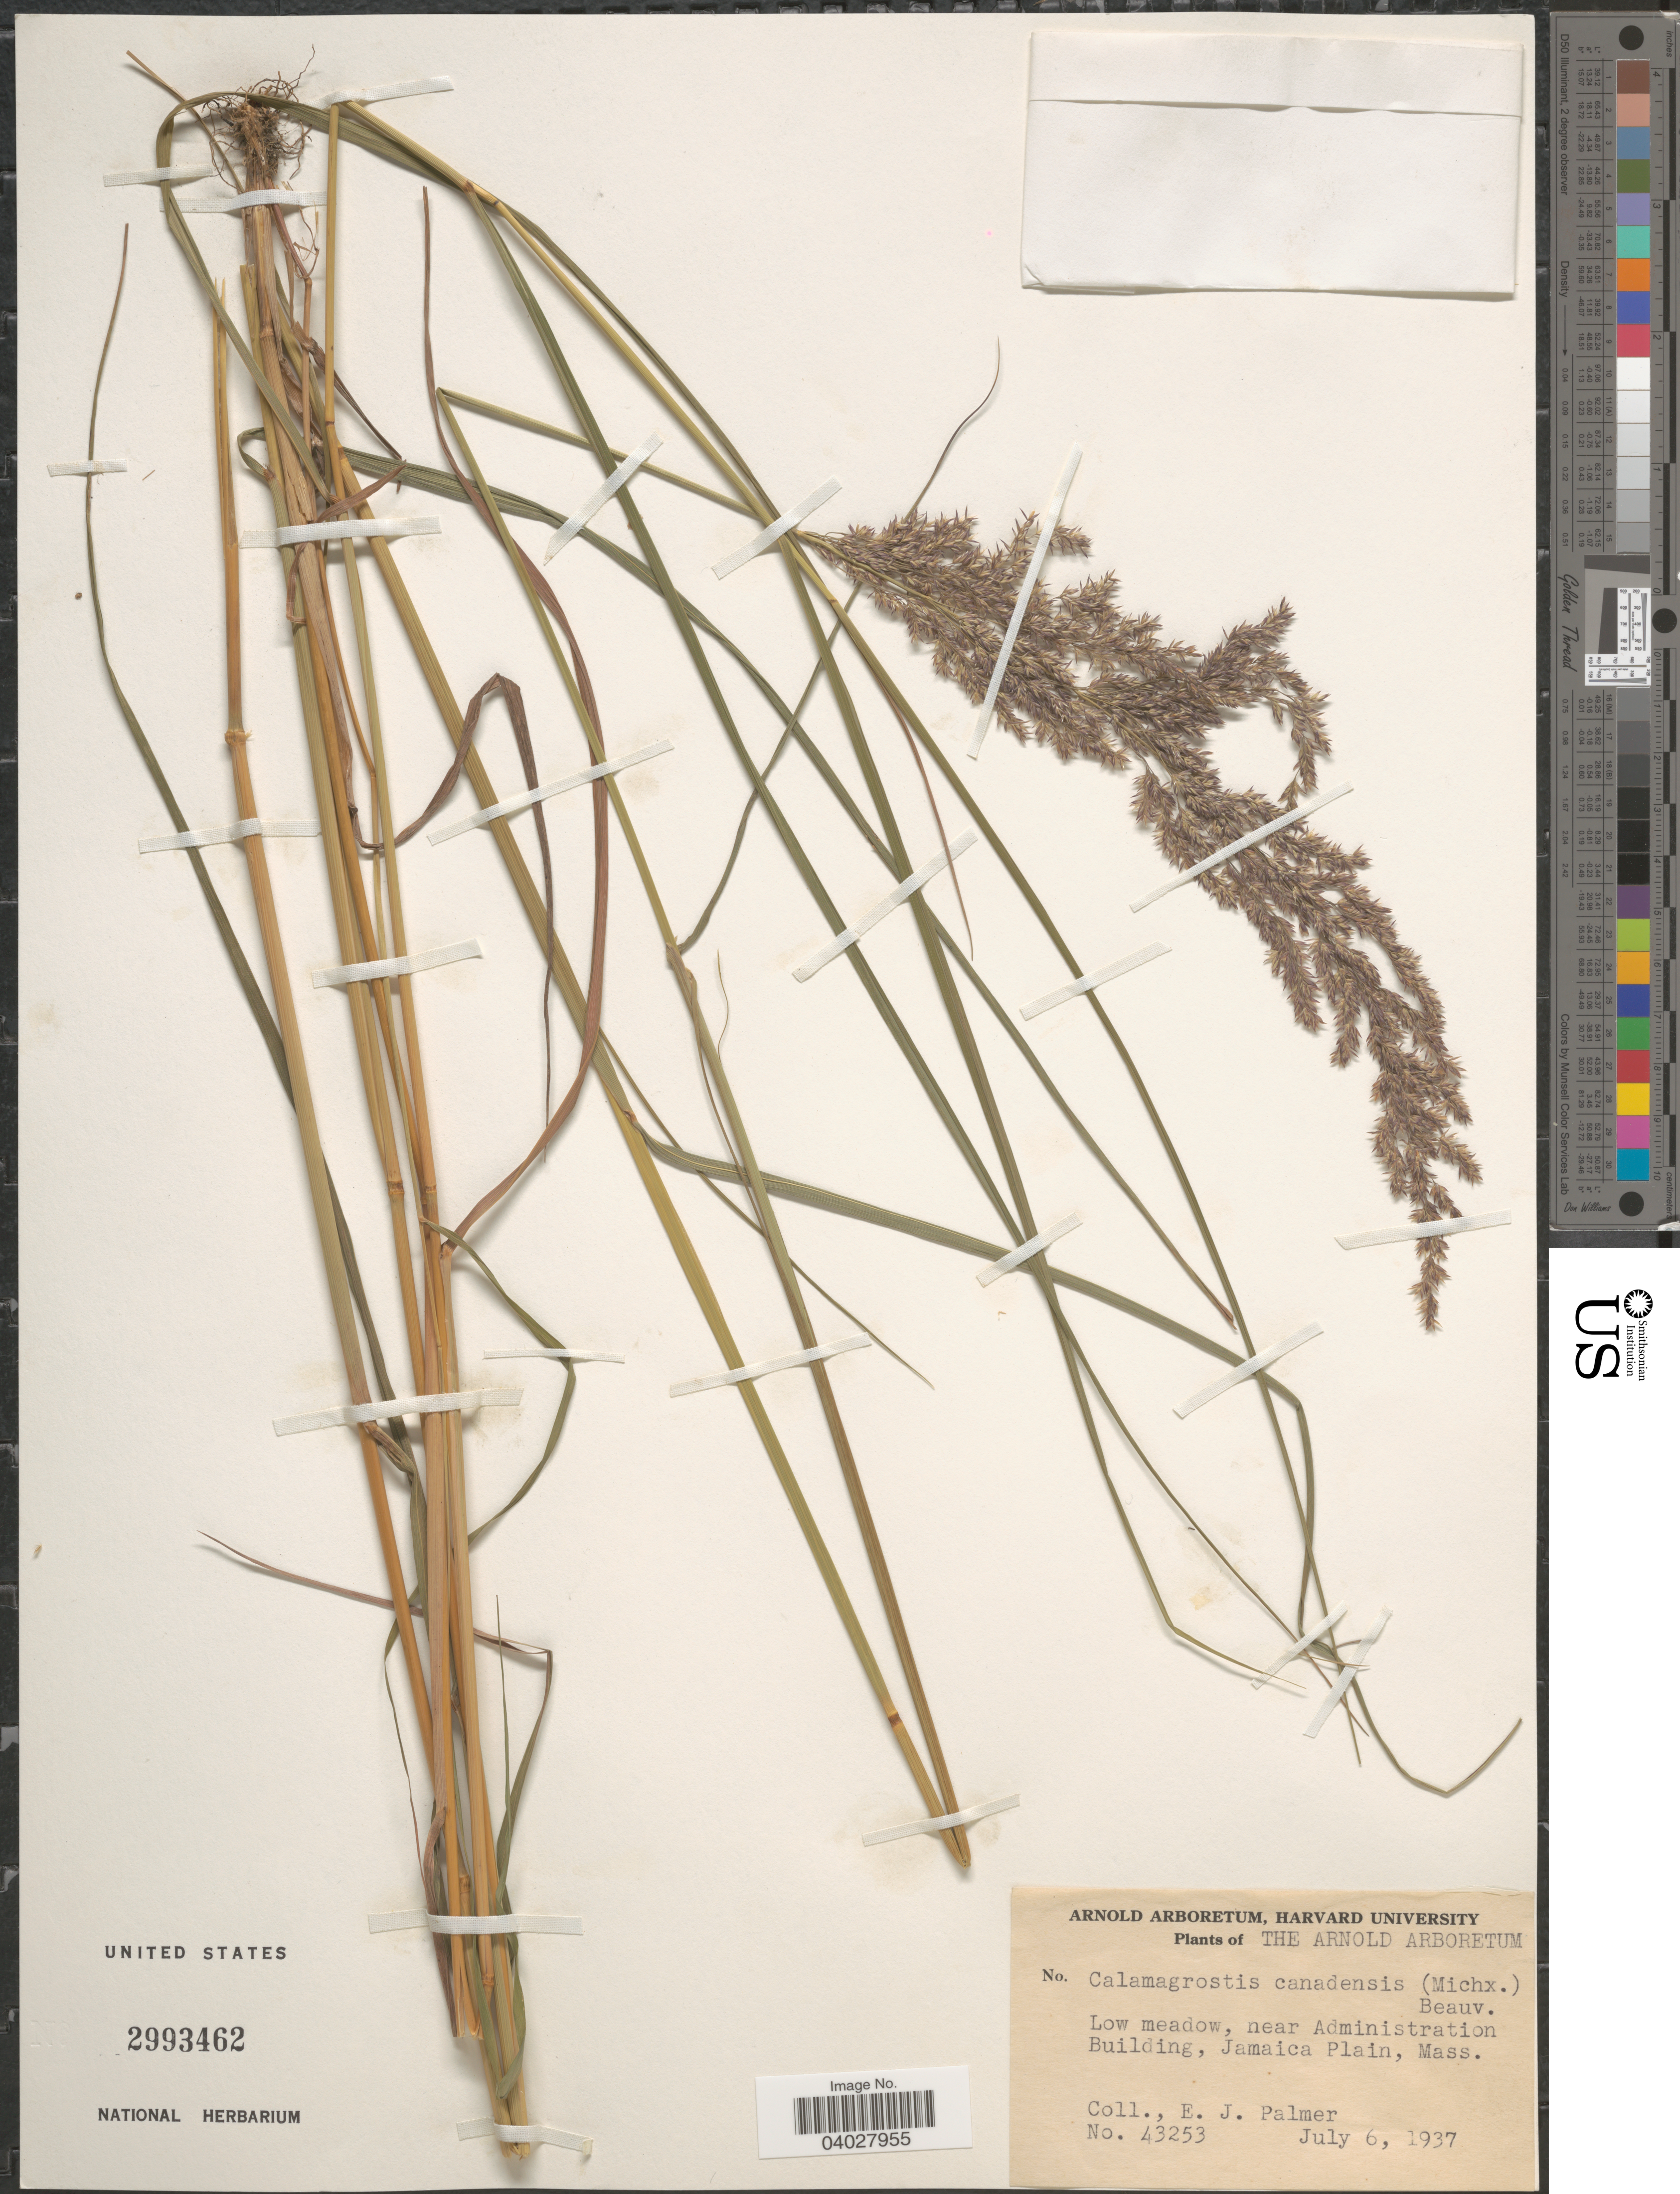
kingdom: Plantae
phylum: Tracheophyta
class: Liliopsida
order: Poales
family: Poaceae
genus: Calamagrostis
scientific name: Calamagrostis canadensis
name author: (Michx.) P. Beauv.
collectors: E. J. Palmer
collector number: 43253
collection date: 1937-07-06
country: United States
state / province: Massachusetts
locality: Low meadow, near Administration Building, Jamaica Plain.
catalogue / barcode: US 2993462